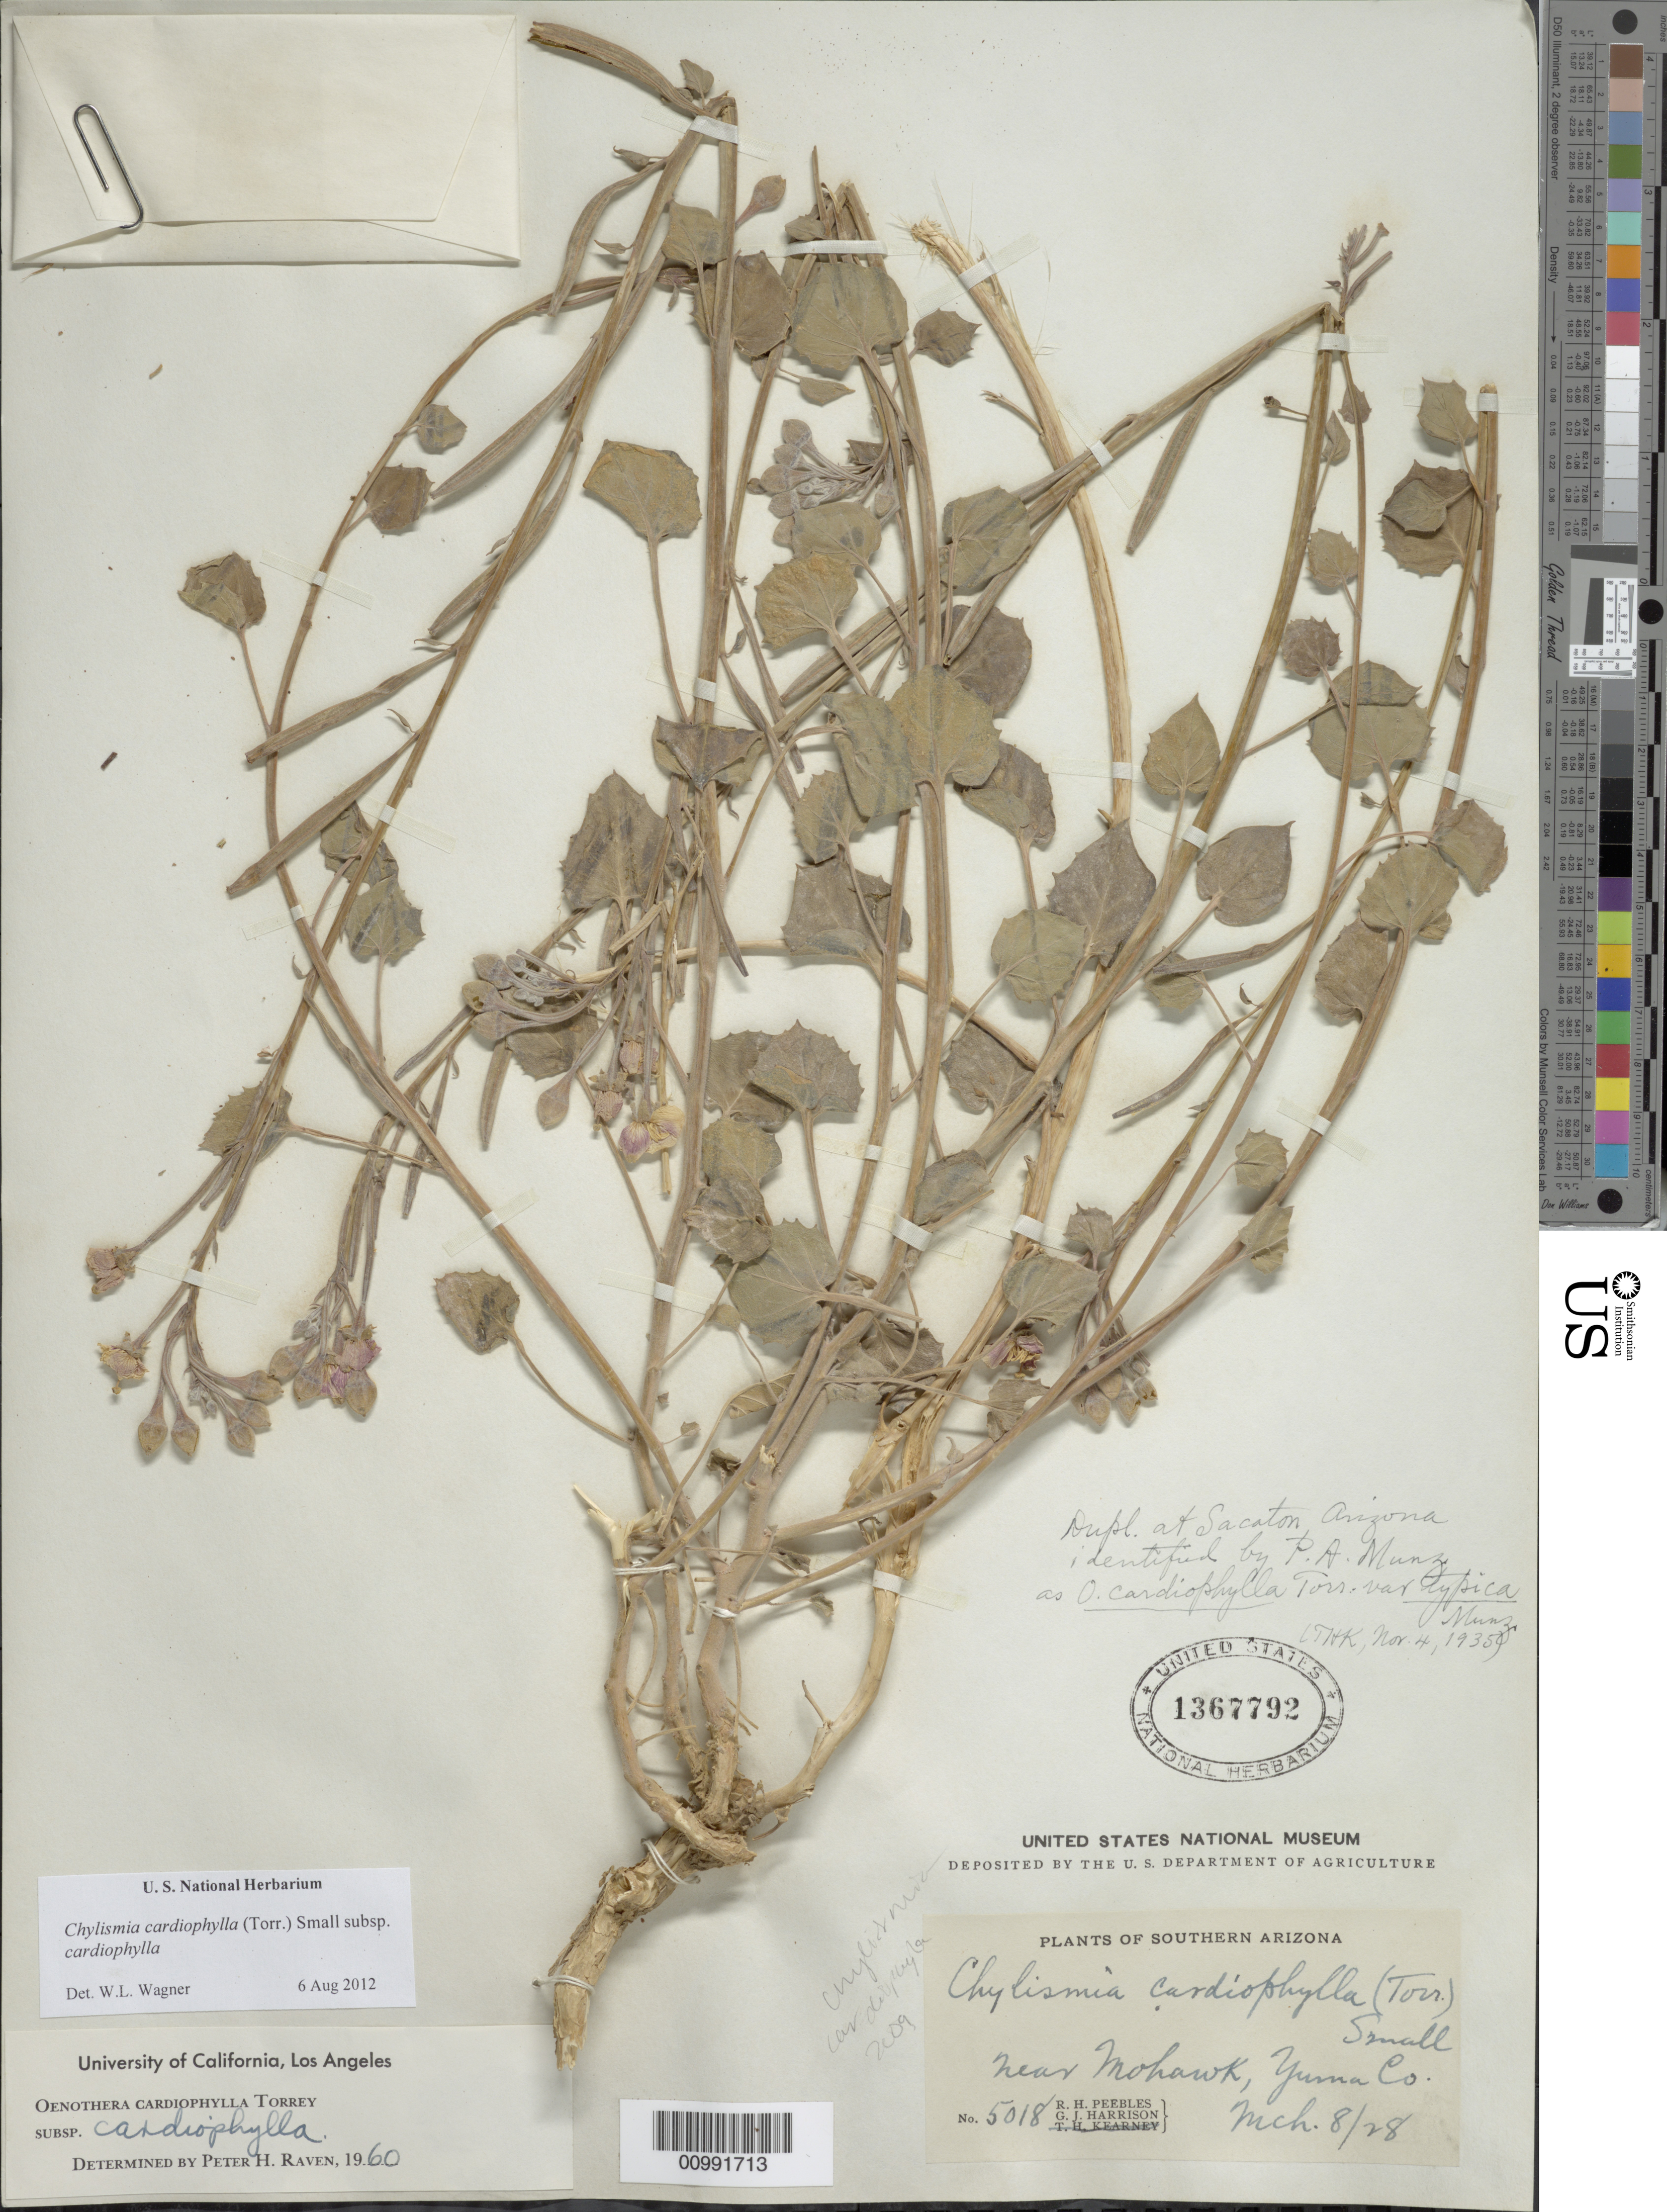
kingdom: Plantae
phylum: Tracheophyta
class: Magnoliopsida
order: Myrtales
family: Onagraceae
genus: Chylismia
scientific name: Chylismia cardiophylla subsp. cardiophylla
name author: (Torr.) Small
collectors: R. H. Peebles & G. J. Harrison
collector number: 5018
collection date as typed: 08 Mar 1928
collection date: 1928-03-08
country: United States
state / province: Arizona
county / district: Yuma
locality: Near Mohawk.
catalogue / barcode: US 1367792